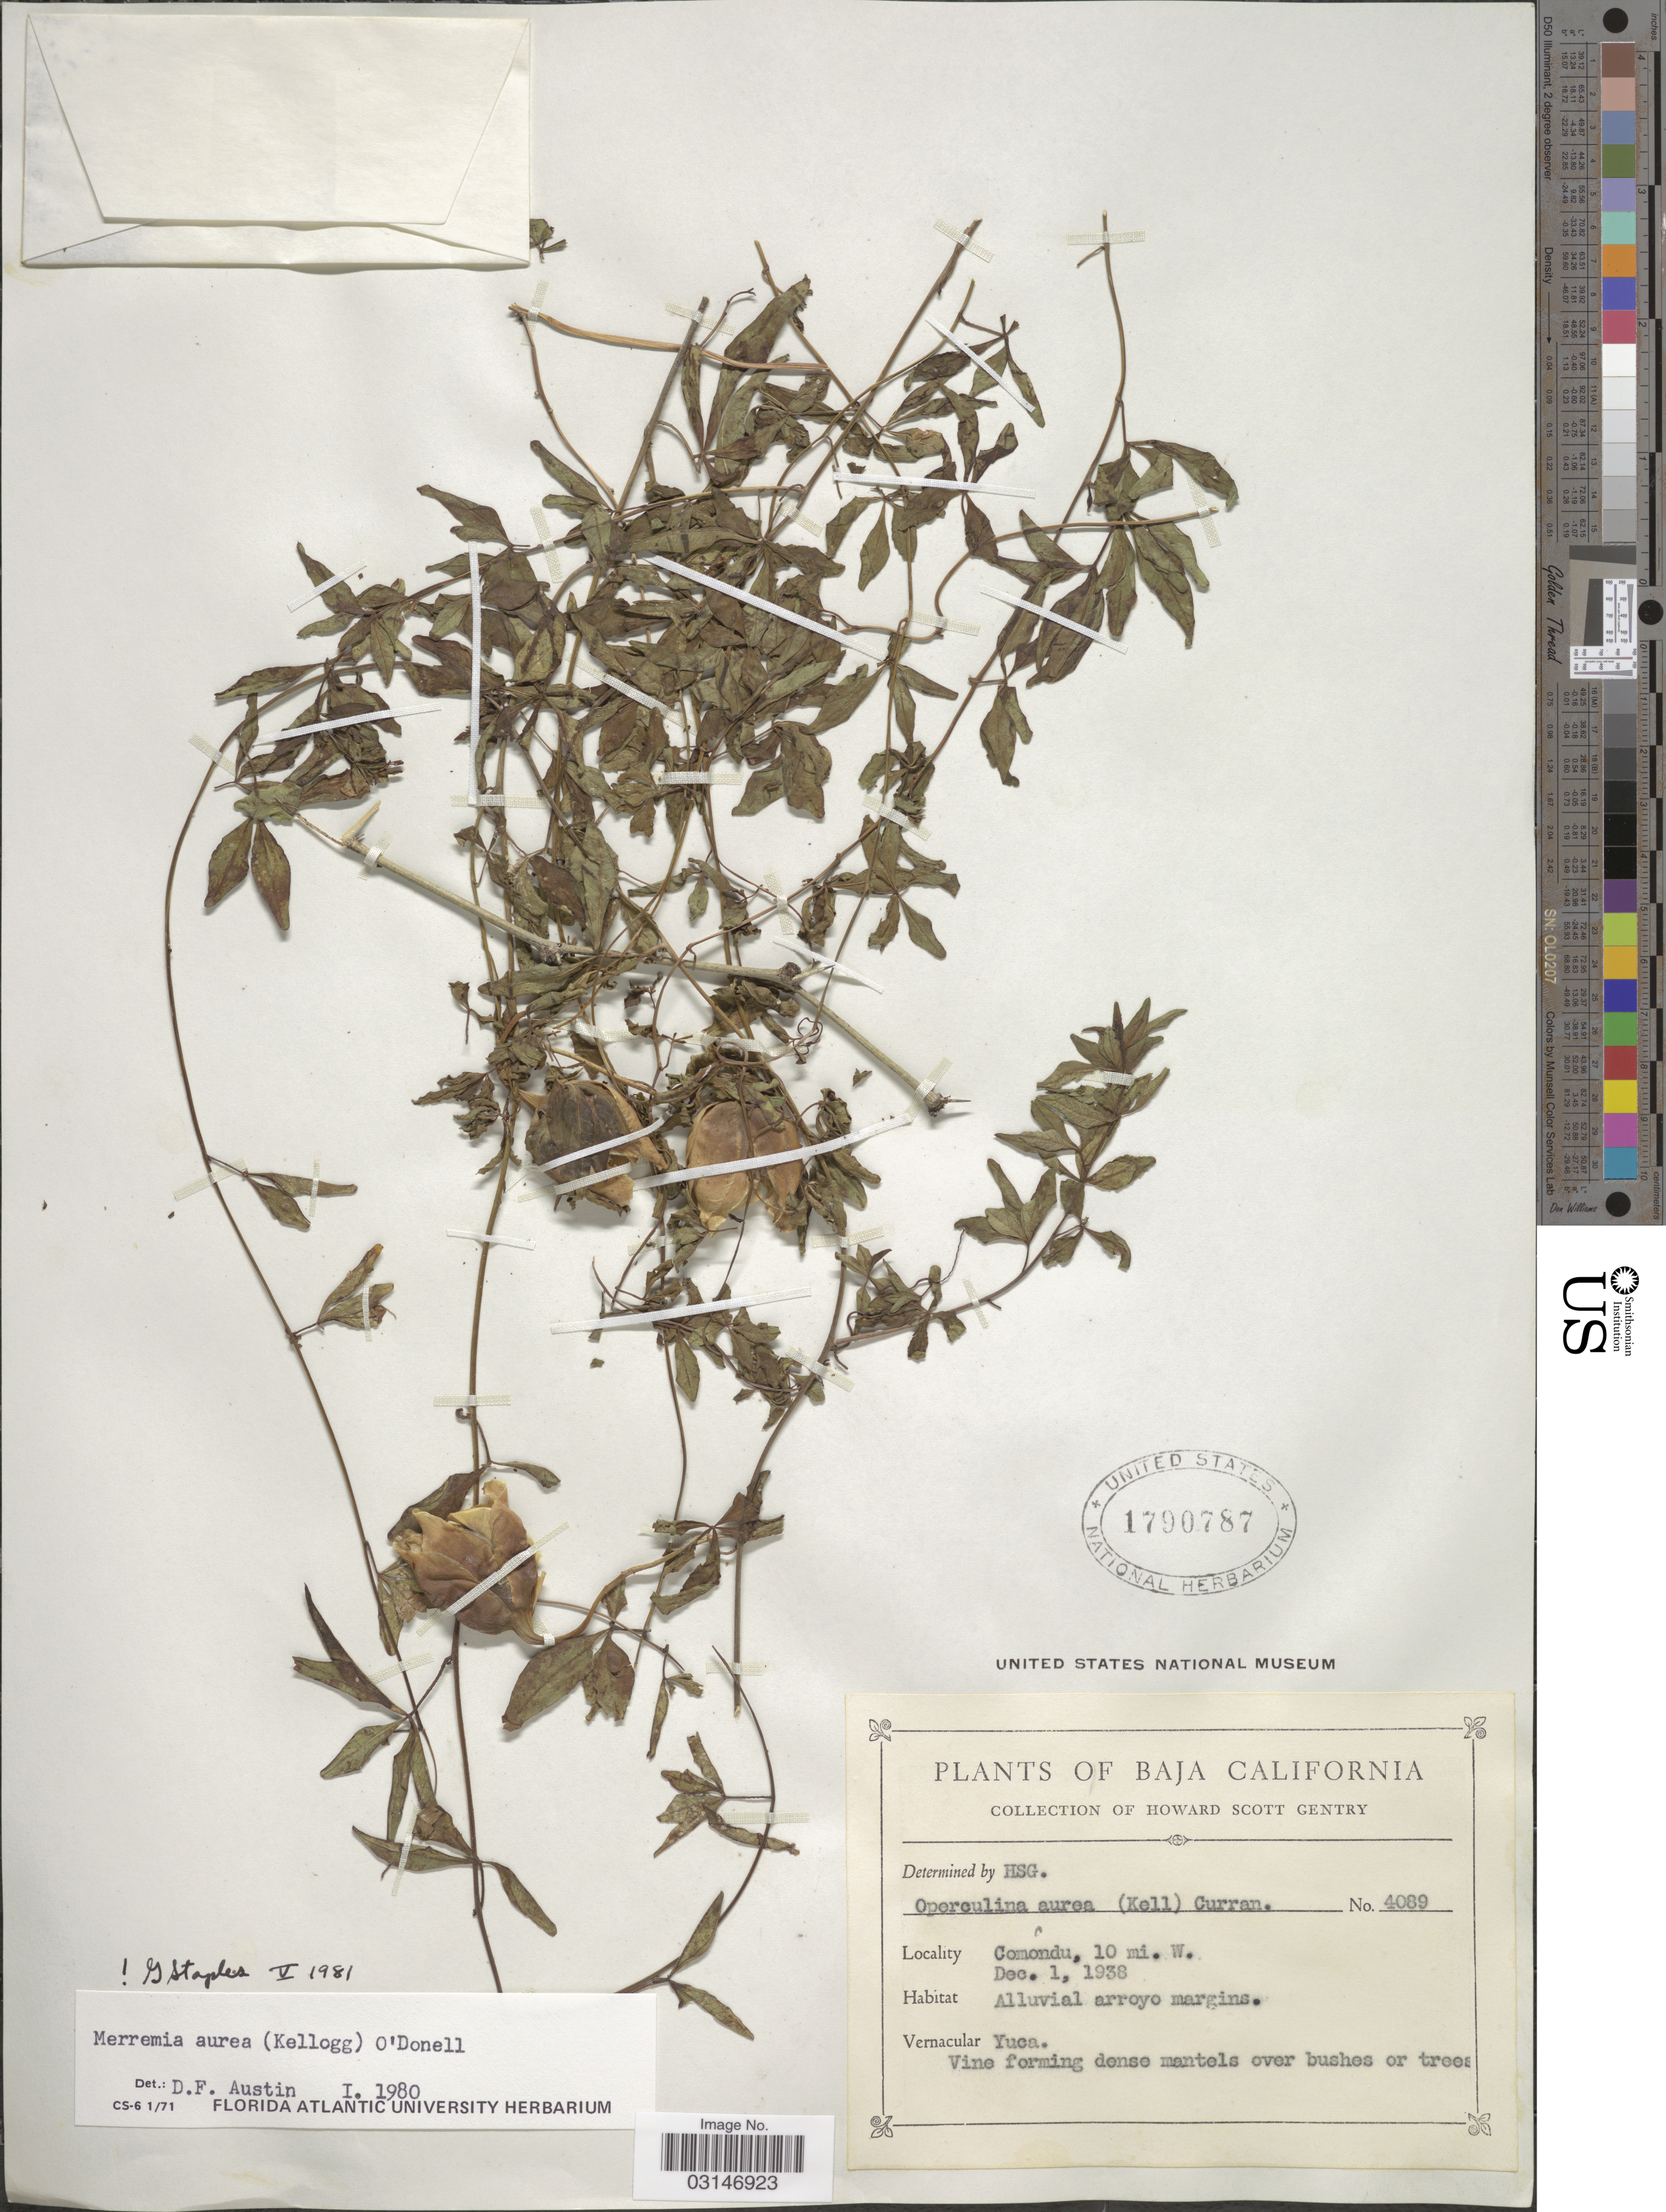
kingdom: Plantae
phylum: Tracheophyta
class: Magnoliopsida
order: Solanales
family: Convolvulaceae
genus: Distimake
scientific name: Distimake aureus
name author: (Kellogg) A. R. Simões & Staples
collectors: H. S. Gentry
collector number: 4089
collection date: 1938-12-01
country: Mexico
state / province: Baja California Sur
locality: Comondu, 10 mi. W.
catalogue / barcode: US 1790787